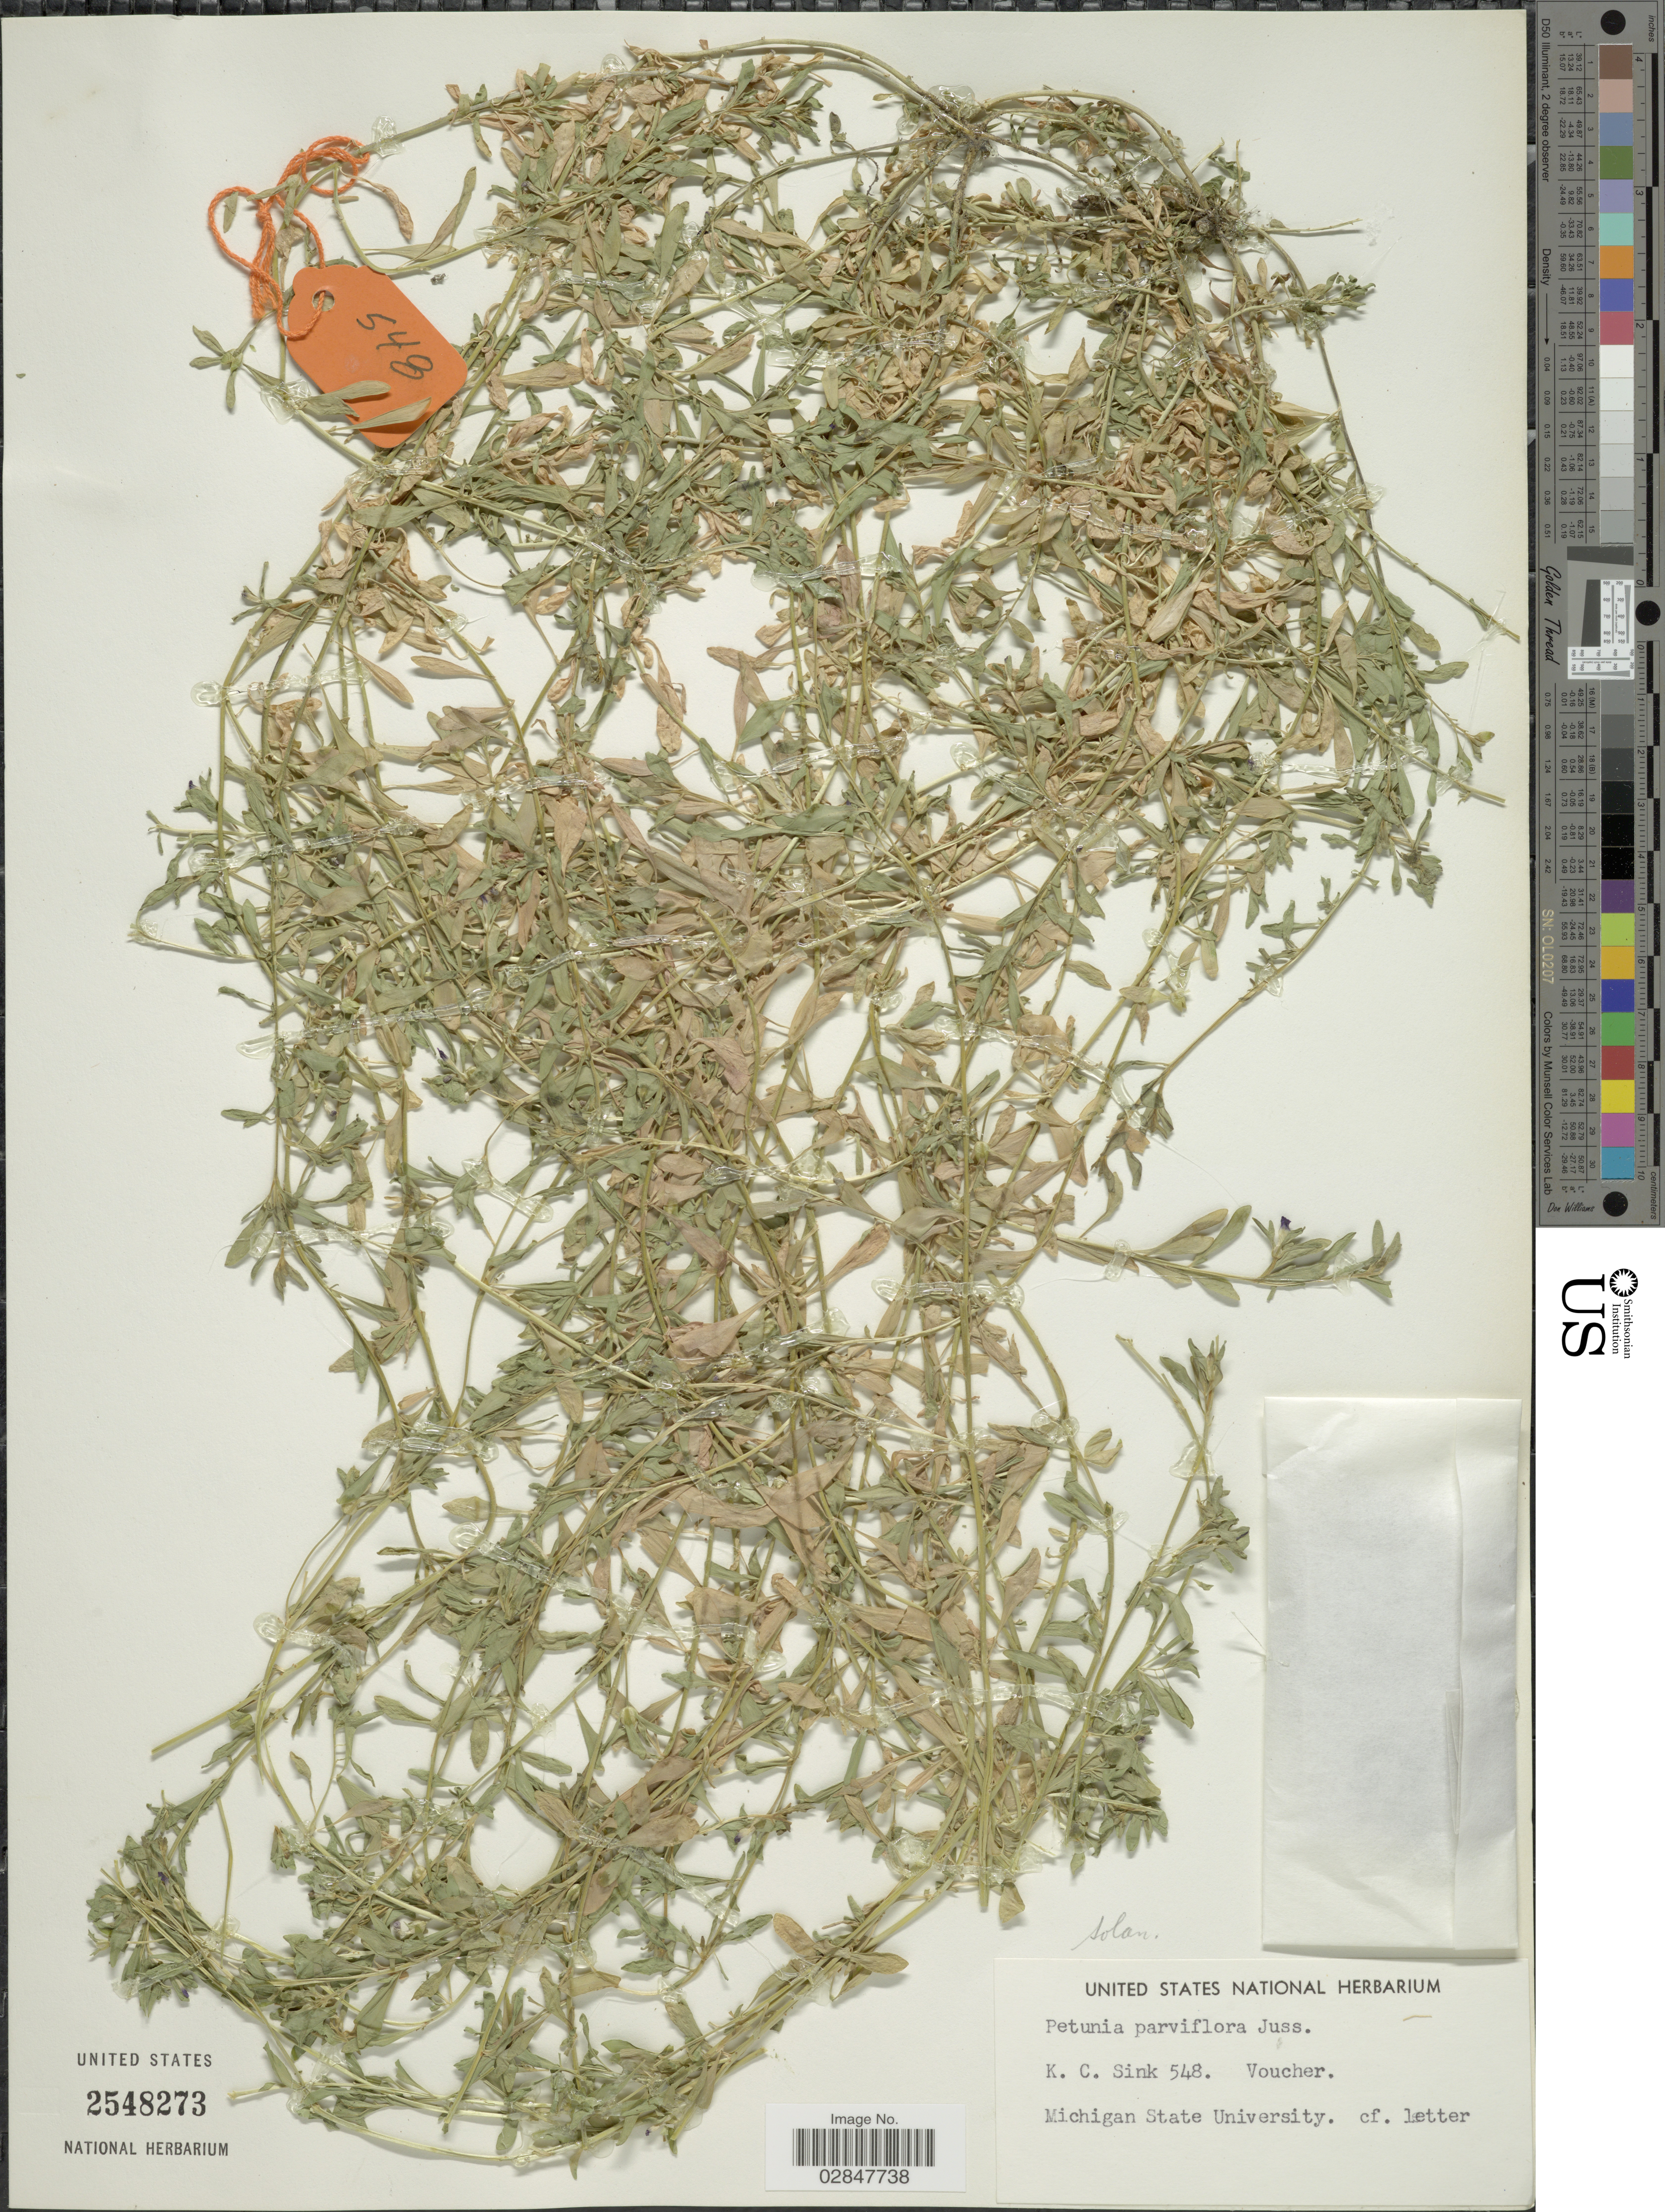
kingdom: Plantae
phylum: Tracheophyta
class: Magnoliopsida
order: Solanales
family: Solanaceae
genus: Petunia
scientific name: Petunia parviflora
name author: Juss.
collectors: K. Sink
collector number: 548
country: United States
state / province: Michigan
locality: Voucher.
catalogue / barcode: US 2548273